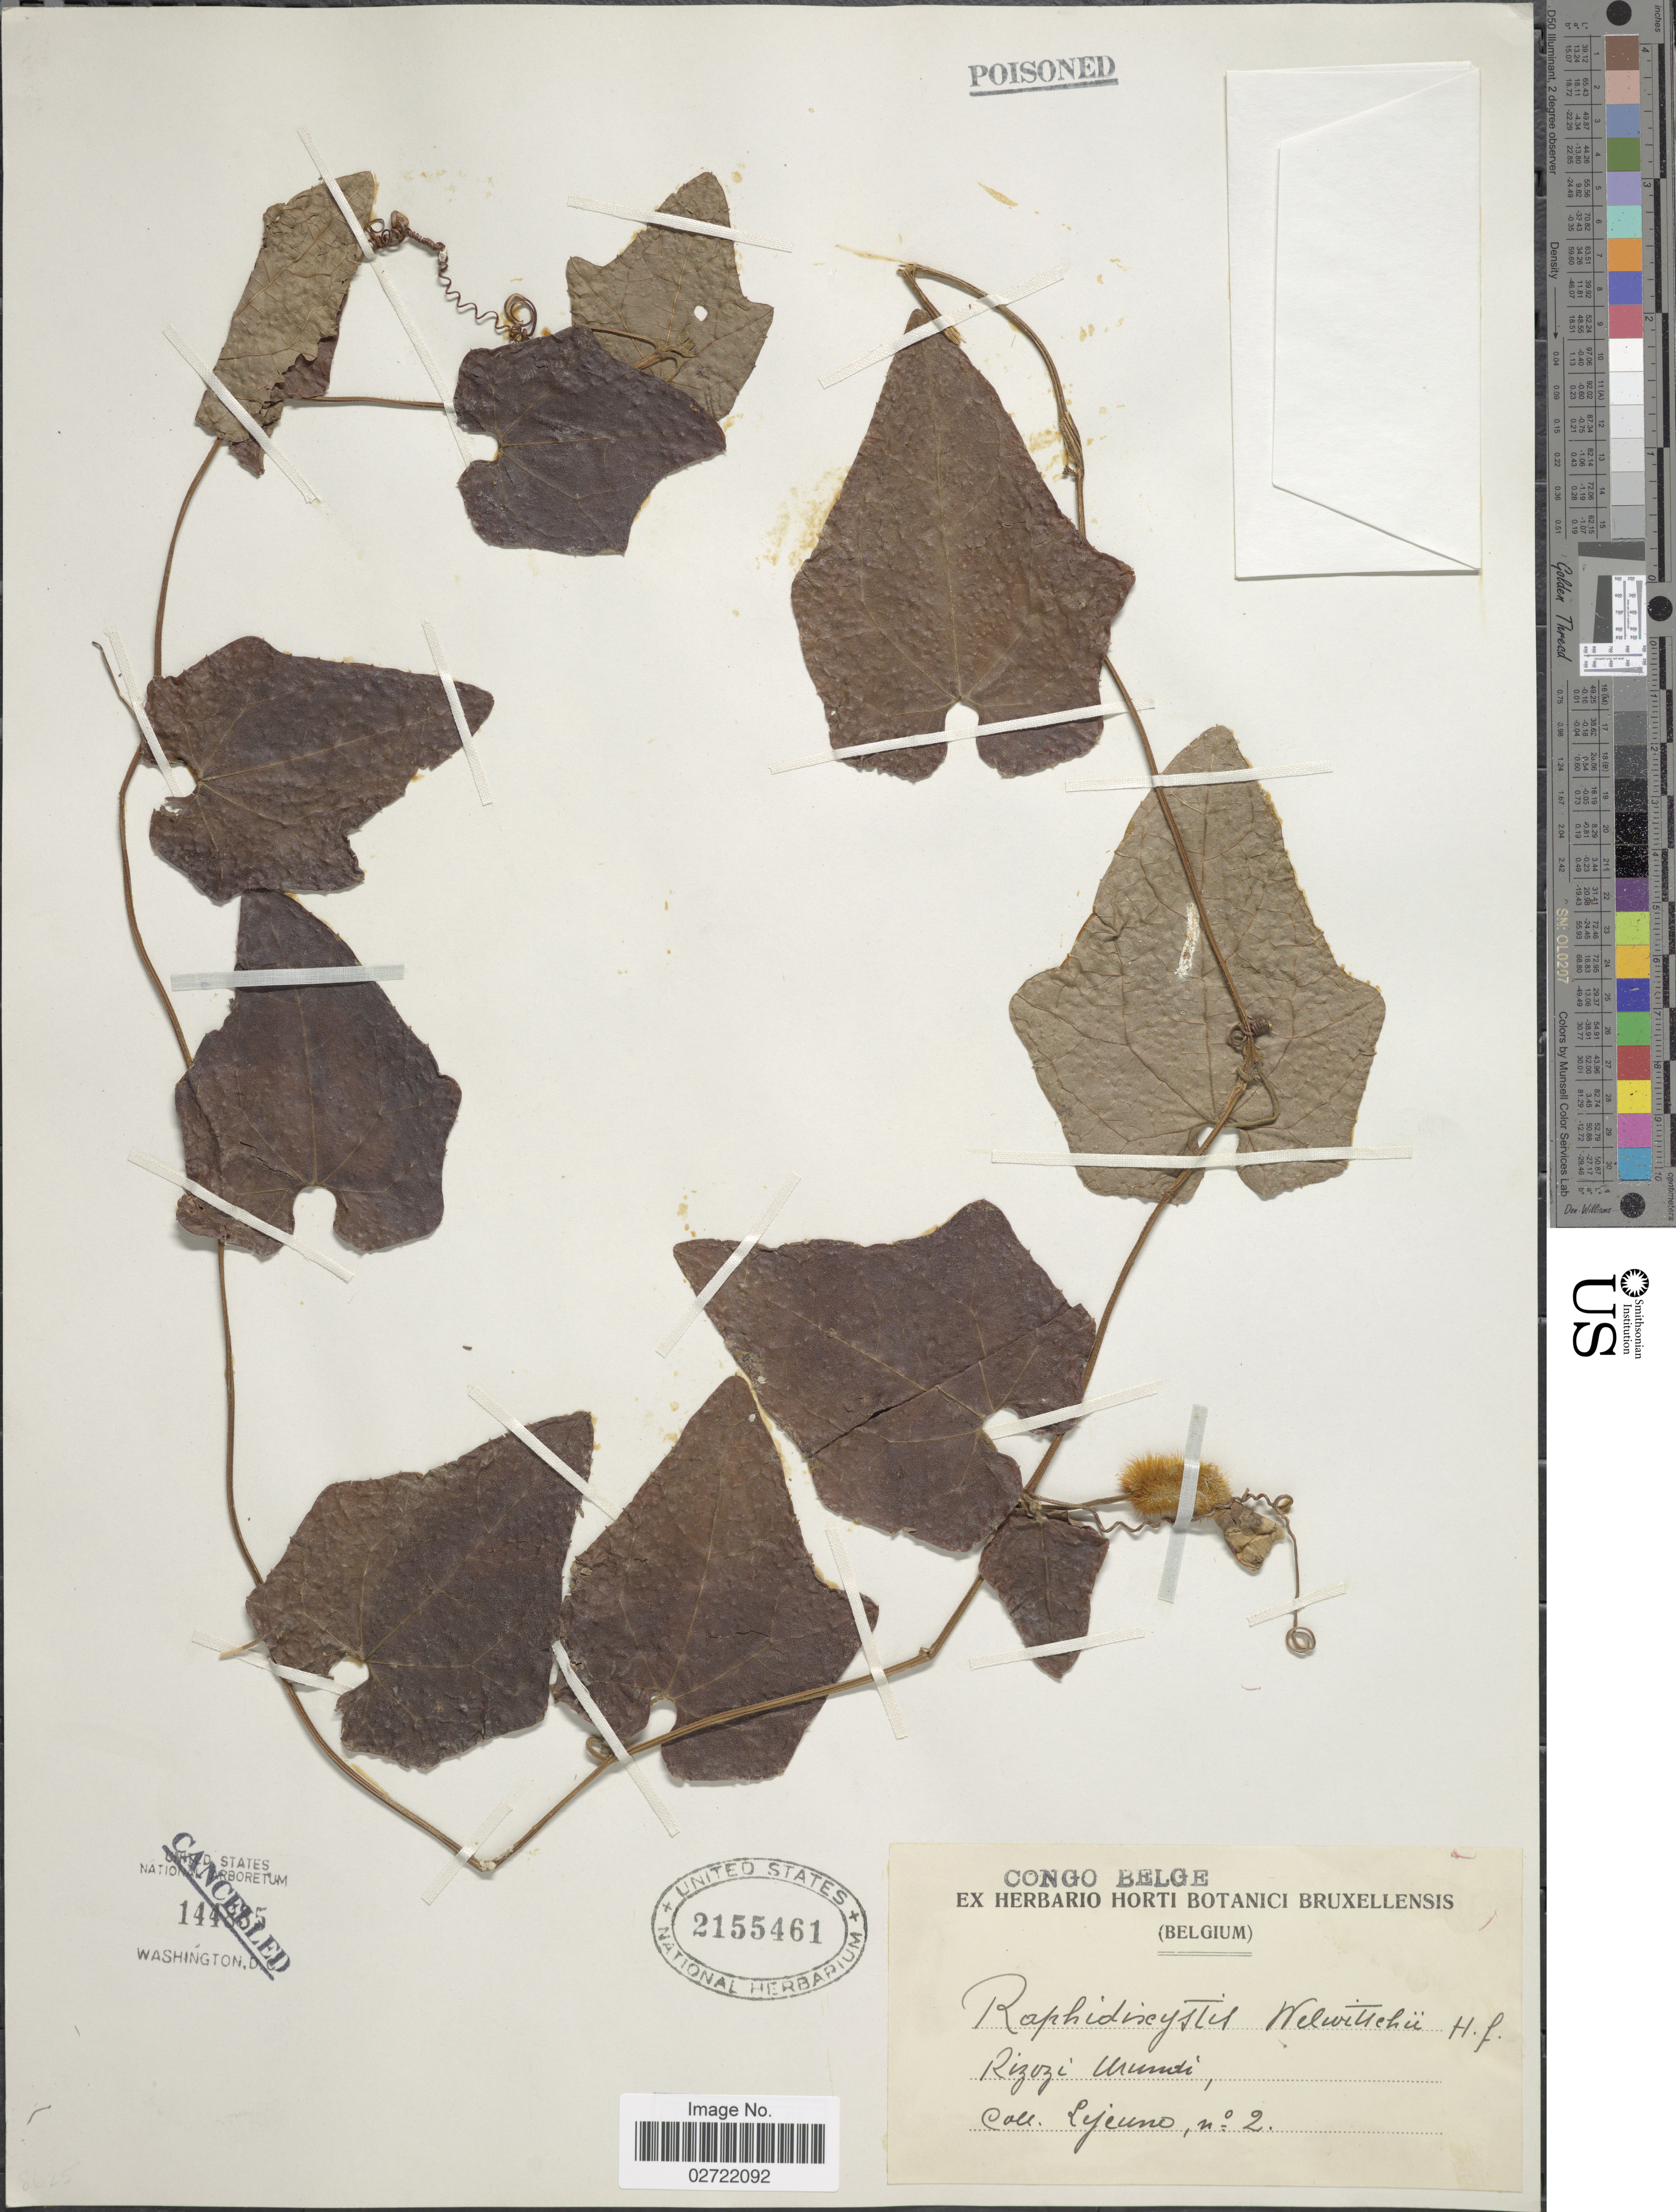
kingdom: Plantae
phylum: Tracheophyta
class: Magnoliopsida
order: Cucurbitales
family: Cucurbitaceae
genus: Raphidiocystis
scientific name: Raphidiocystis welwitschii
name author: Hook. f.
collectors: Lejeuno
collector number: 2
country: Burundi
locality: Conge Belge. Kizozi, Urundi.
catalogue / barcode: US 2155461